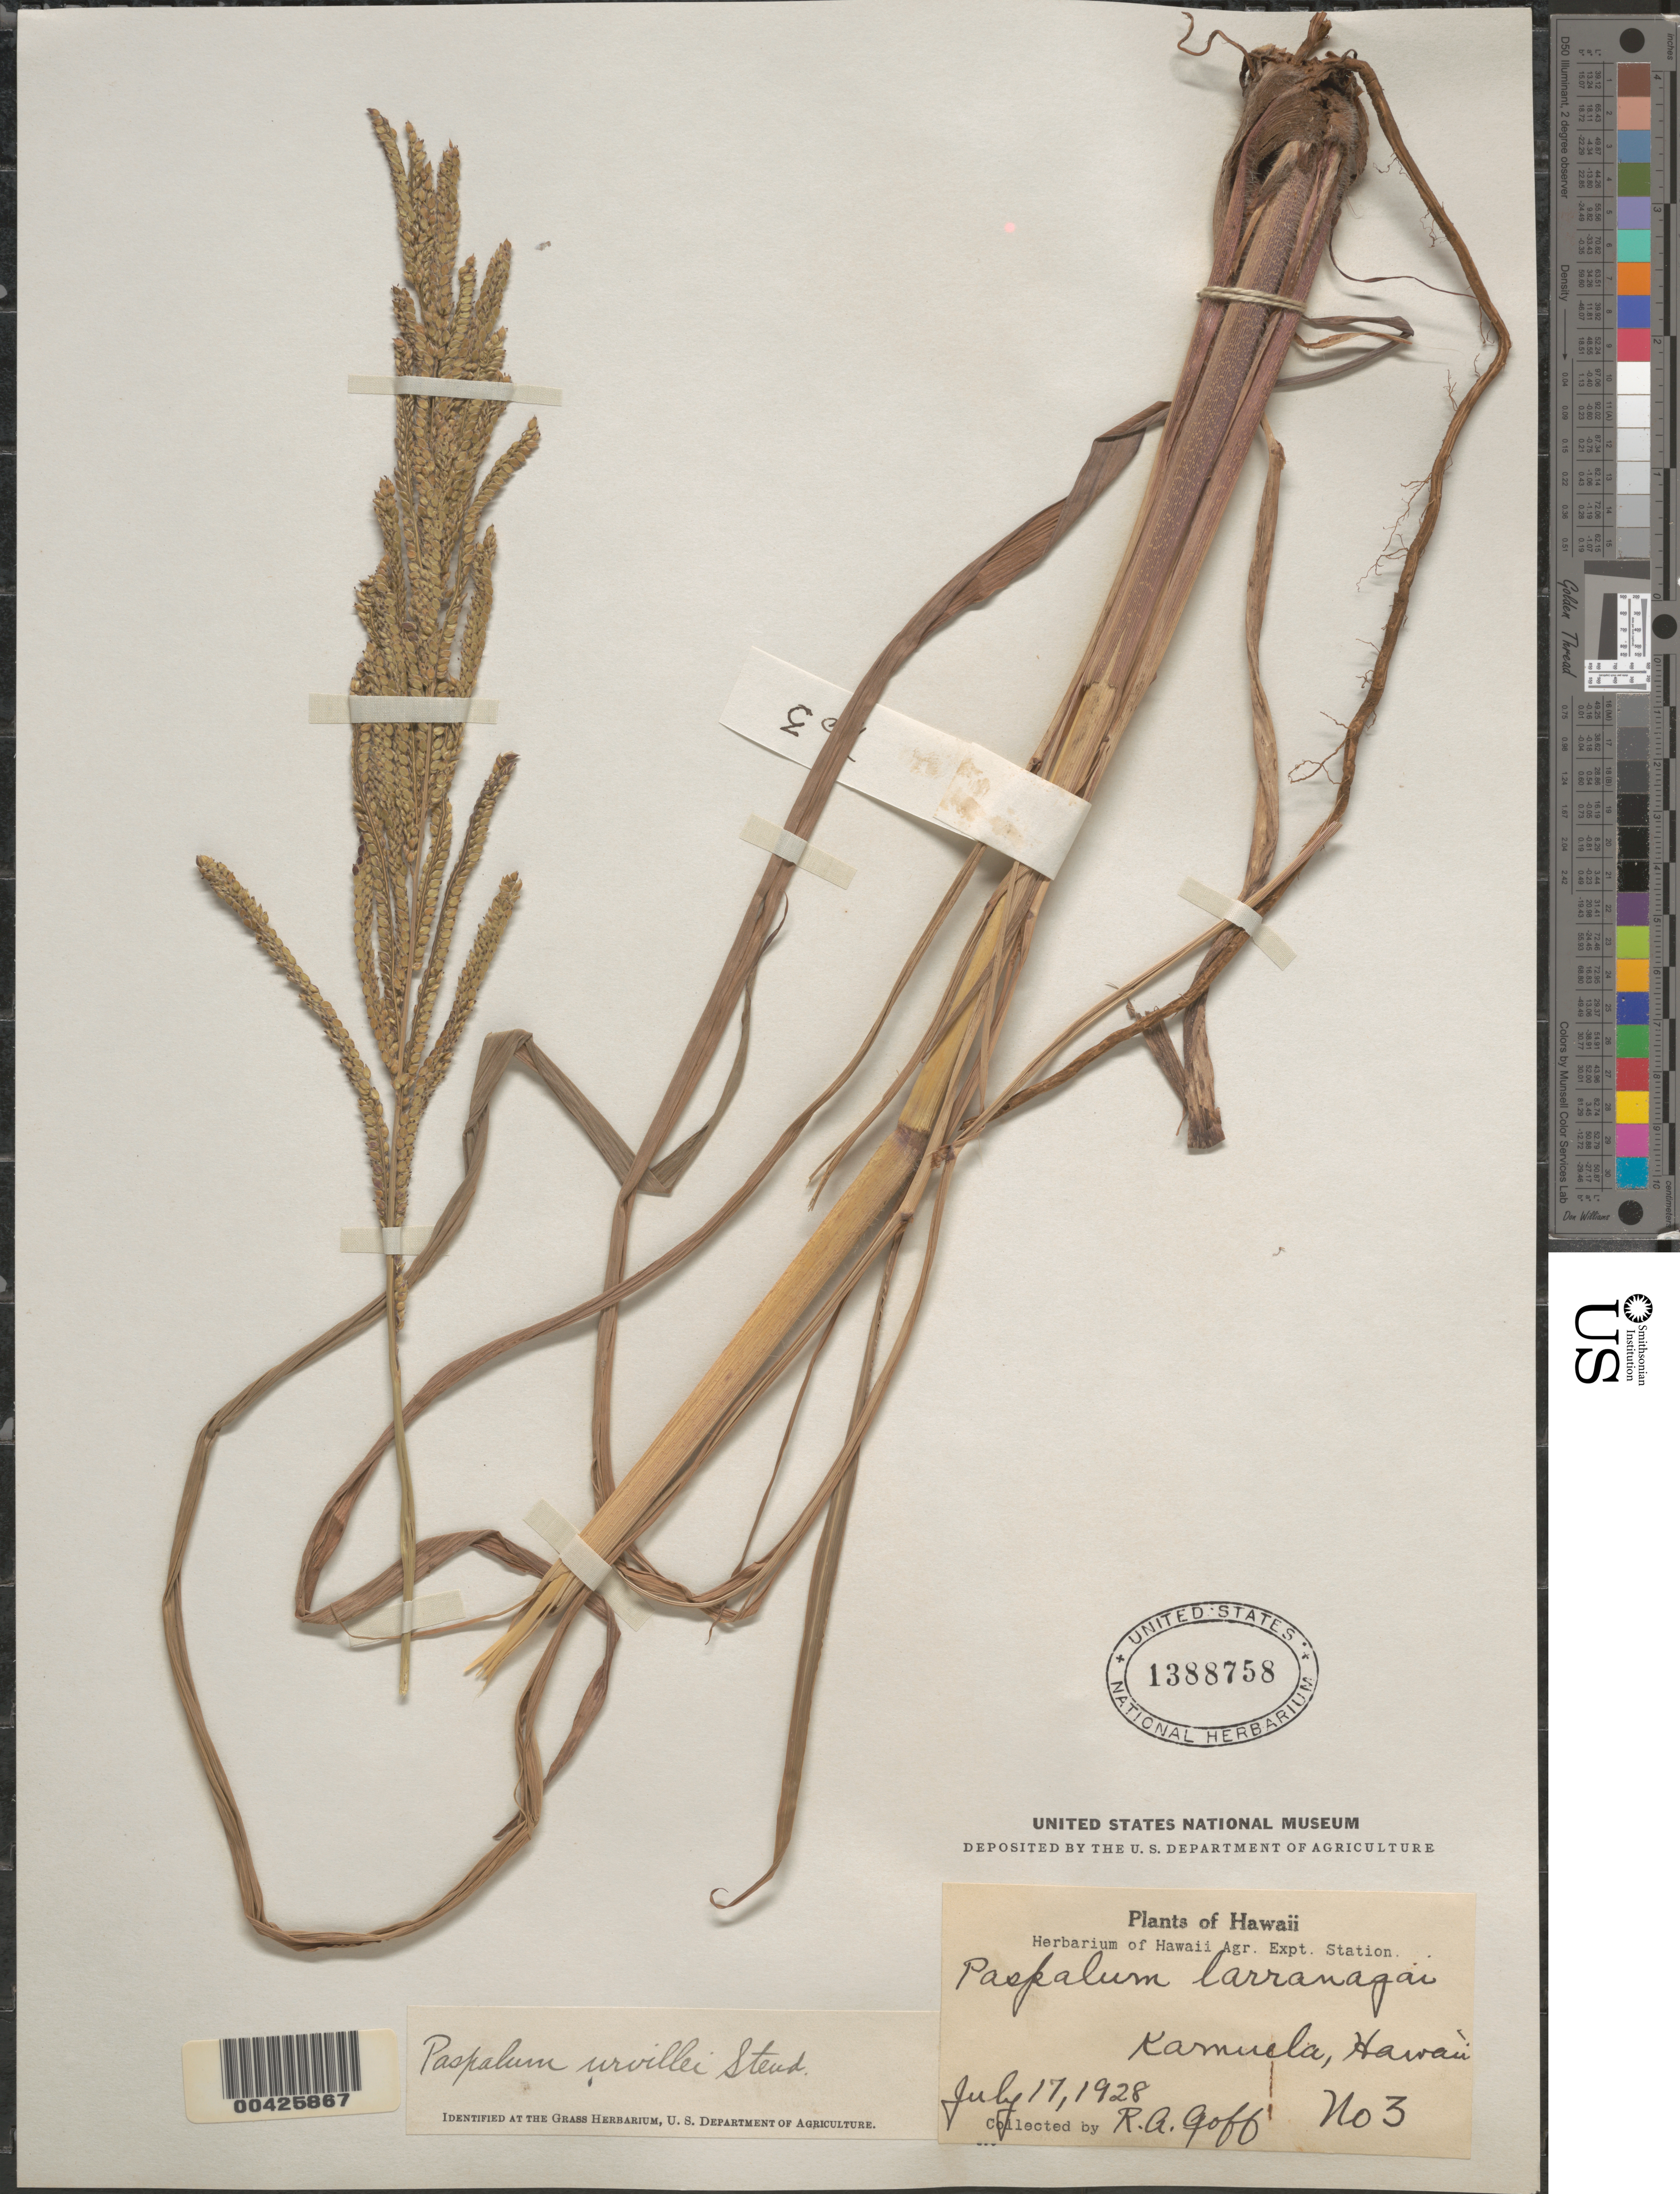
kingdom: Plantae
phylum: Tracheophyta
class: Liliopsida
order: Poales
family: Poaceae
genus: Paspalum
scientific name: Paspalum urvillei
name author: Steud.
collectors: R. Goff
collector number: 3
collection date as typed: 17 Jul 1928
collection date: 1928-07-17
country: United States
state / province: Hawaii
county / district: Hawaii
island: Hawaii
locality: Kamuela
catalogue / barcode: US 1388758